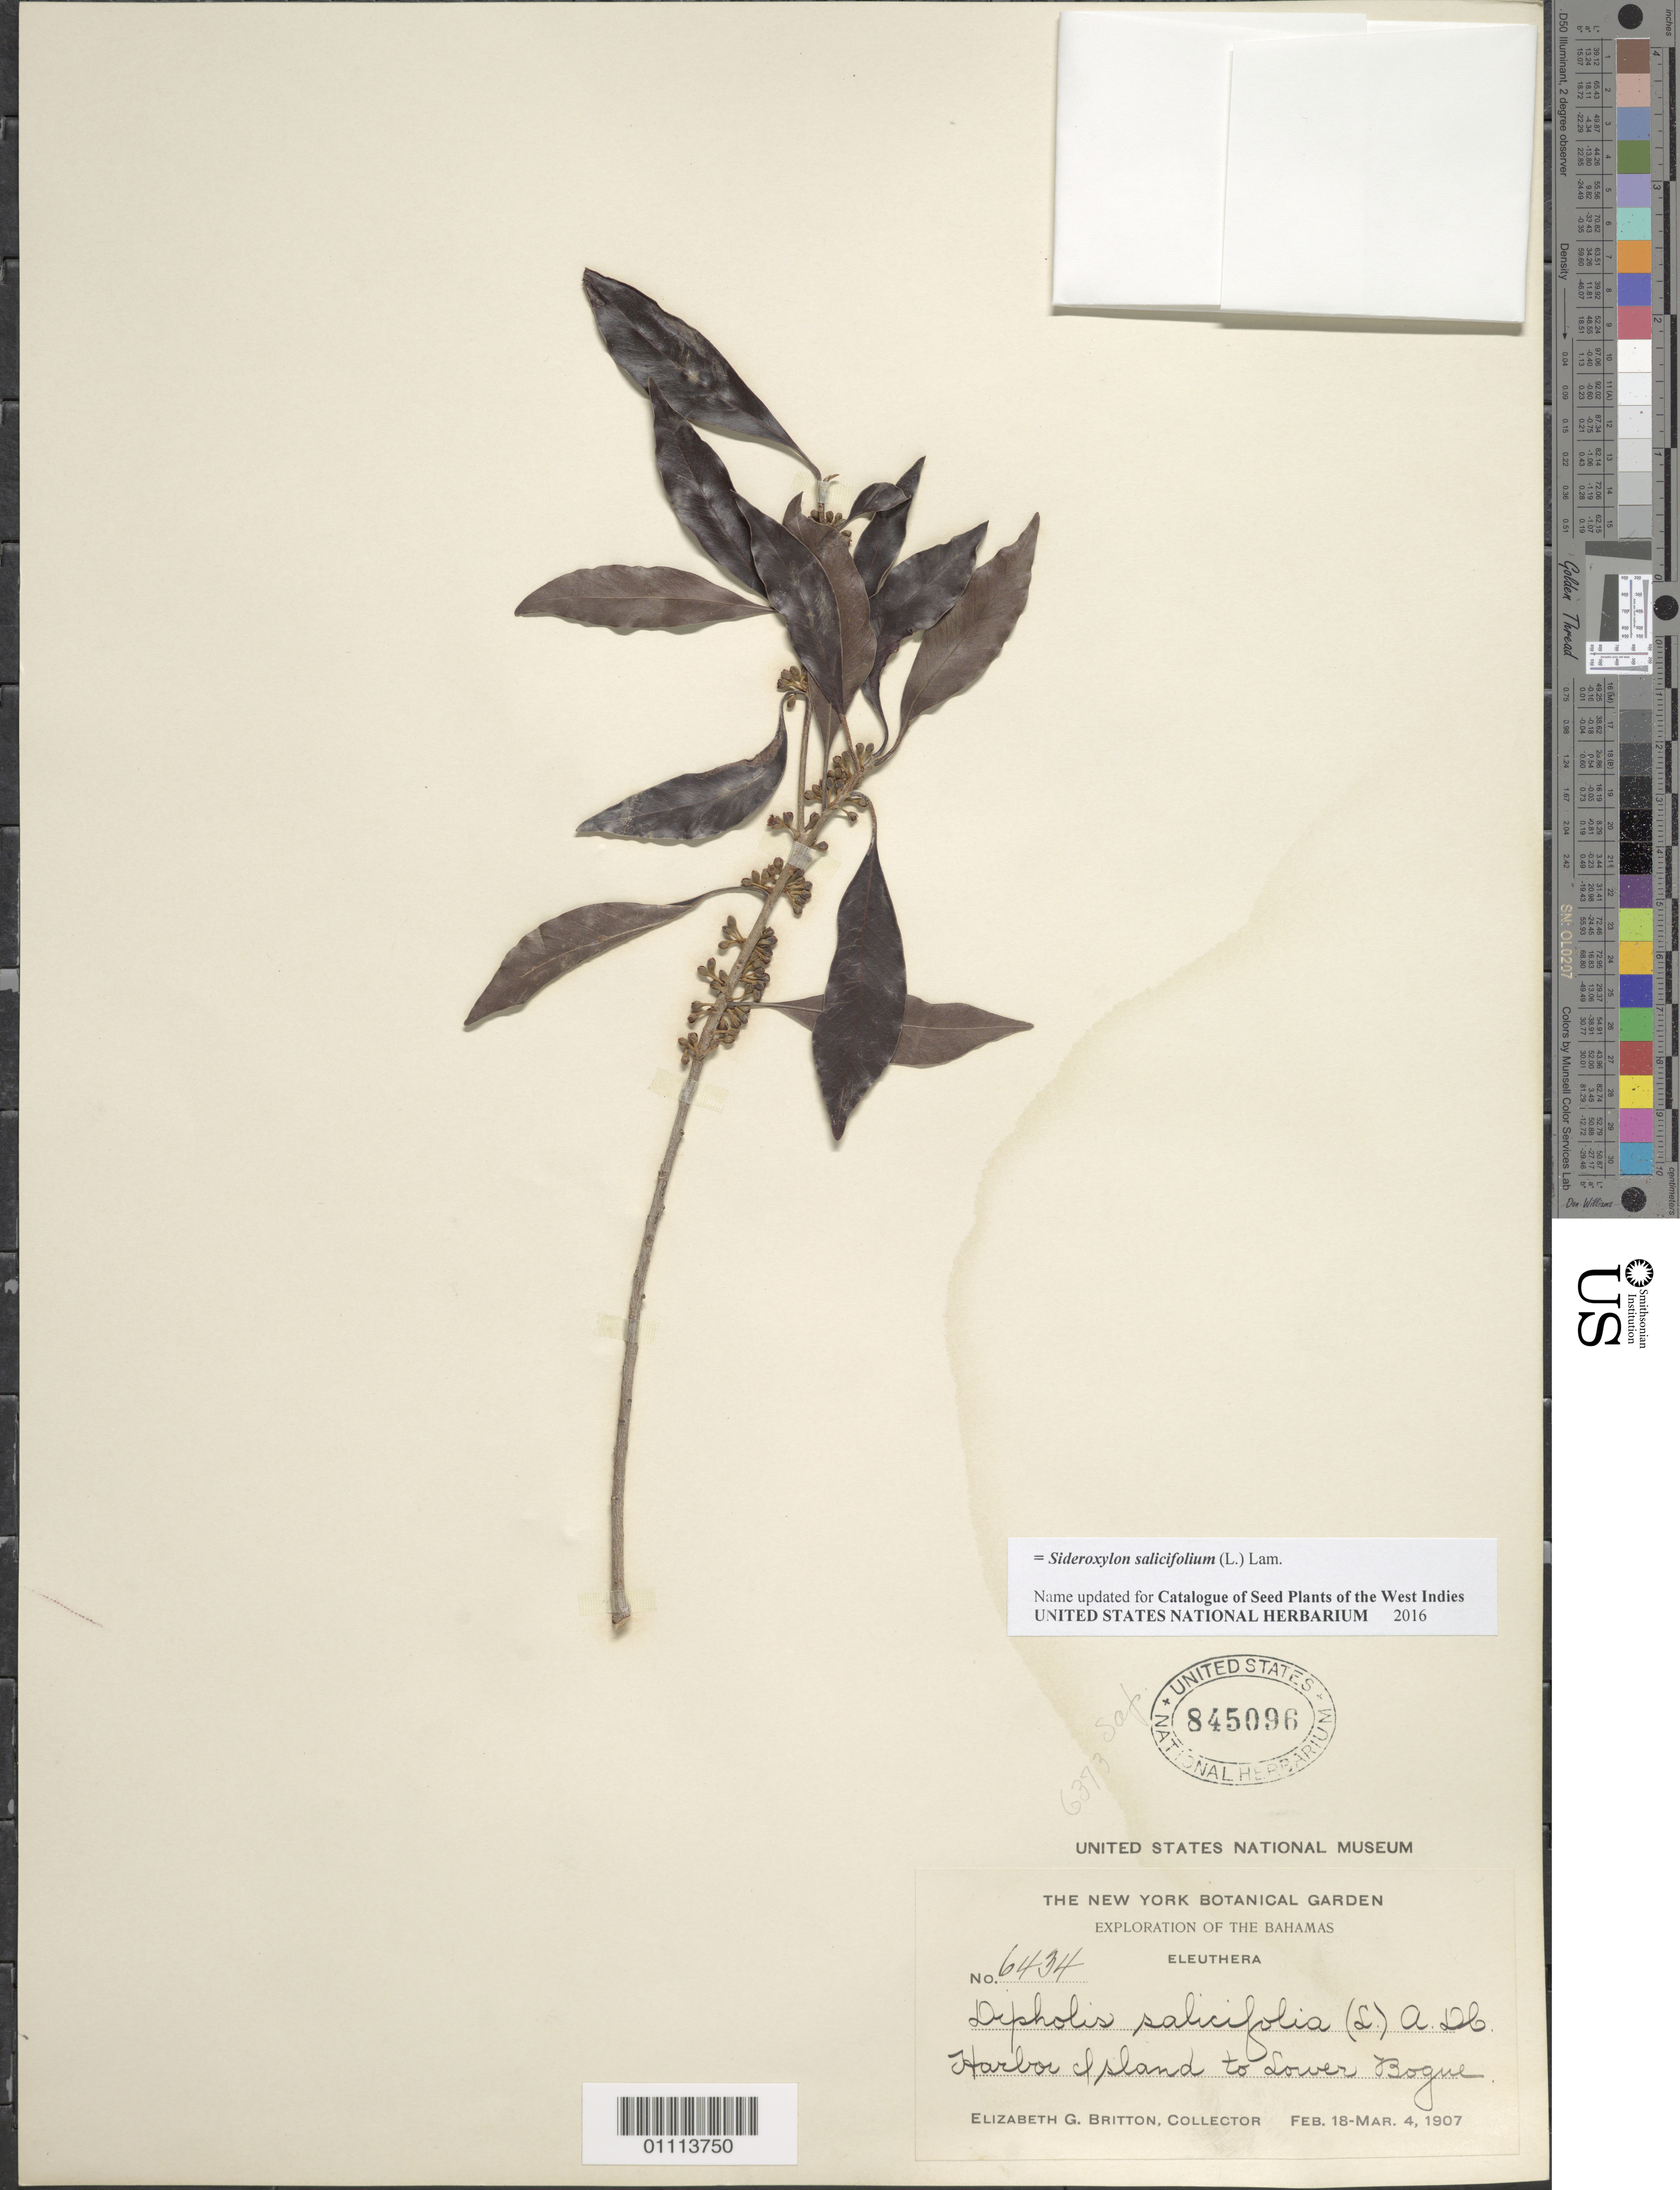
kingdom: Plantae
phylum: Tracheophyta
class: Magnoliopsida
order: Ericales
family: Sapotaceae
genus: Dipholis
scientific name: Dipholis salicifolia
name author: (L.) A. DC.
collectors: E. G. Britton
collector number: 6434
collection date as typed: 18 Feb 1907 to 04 Mar 1907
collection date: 1907-02-18/1907-03-04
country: Bahamas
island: Eleuthera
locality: Harbor Island to Lower Bogue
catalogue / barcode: US 845096